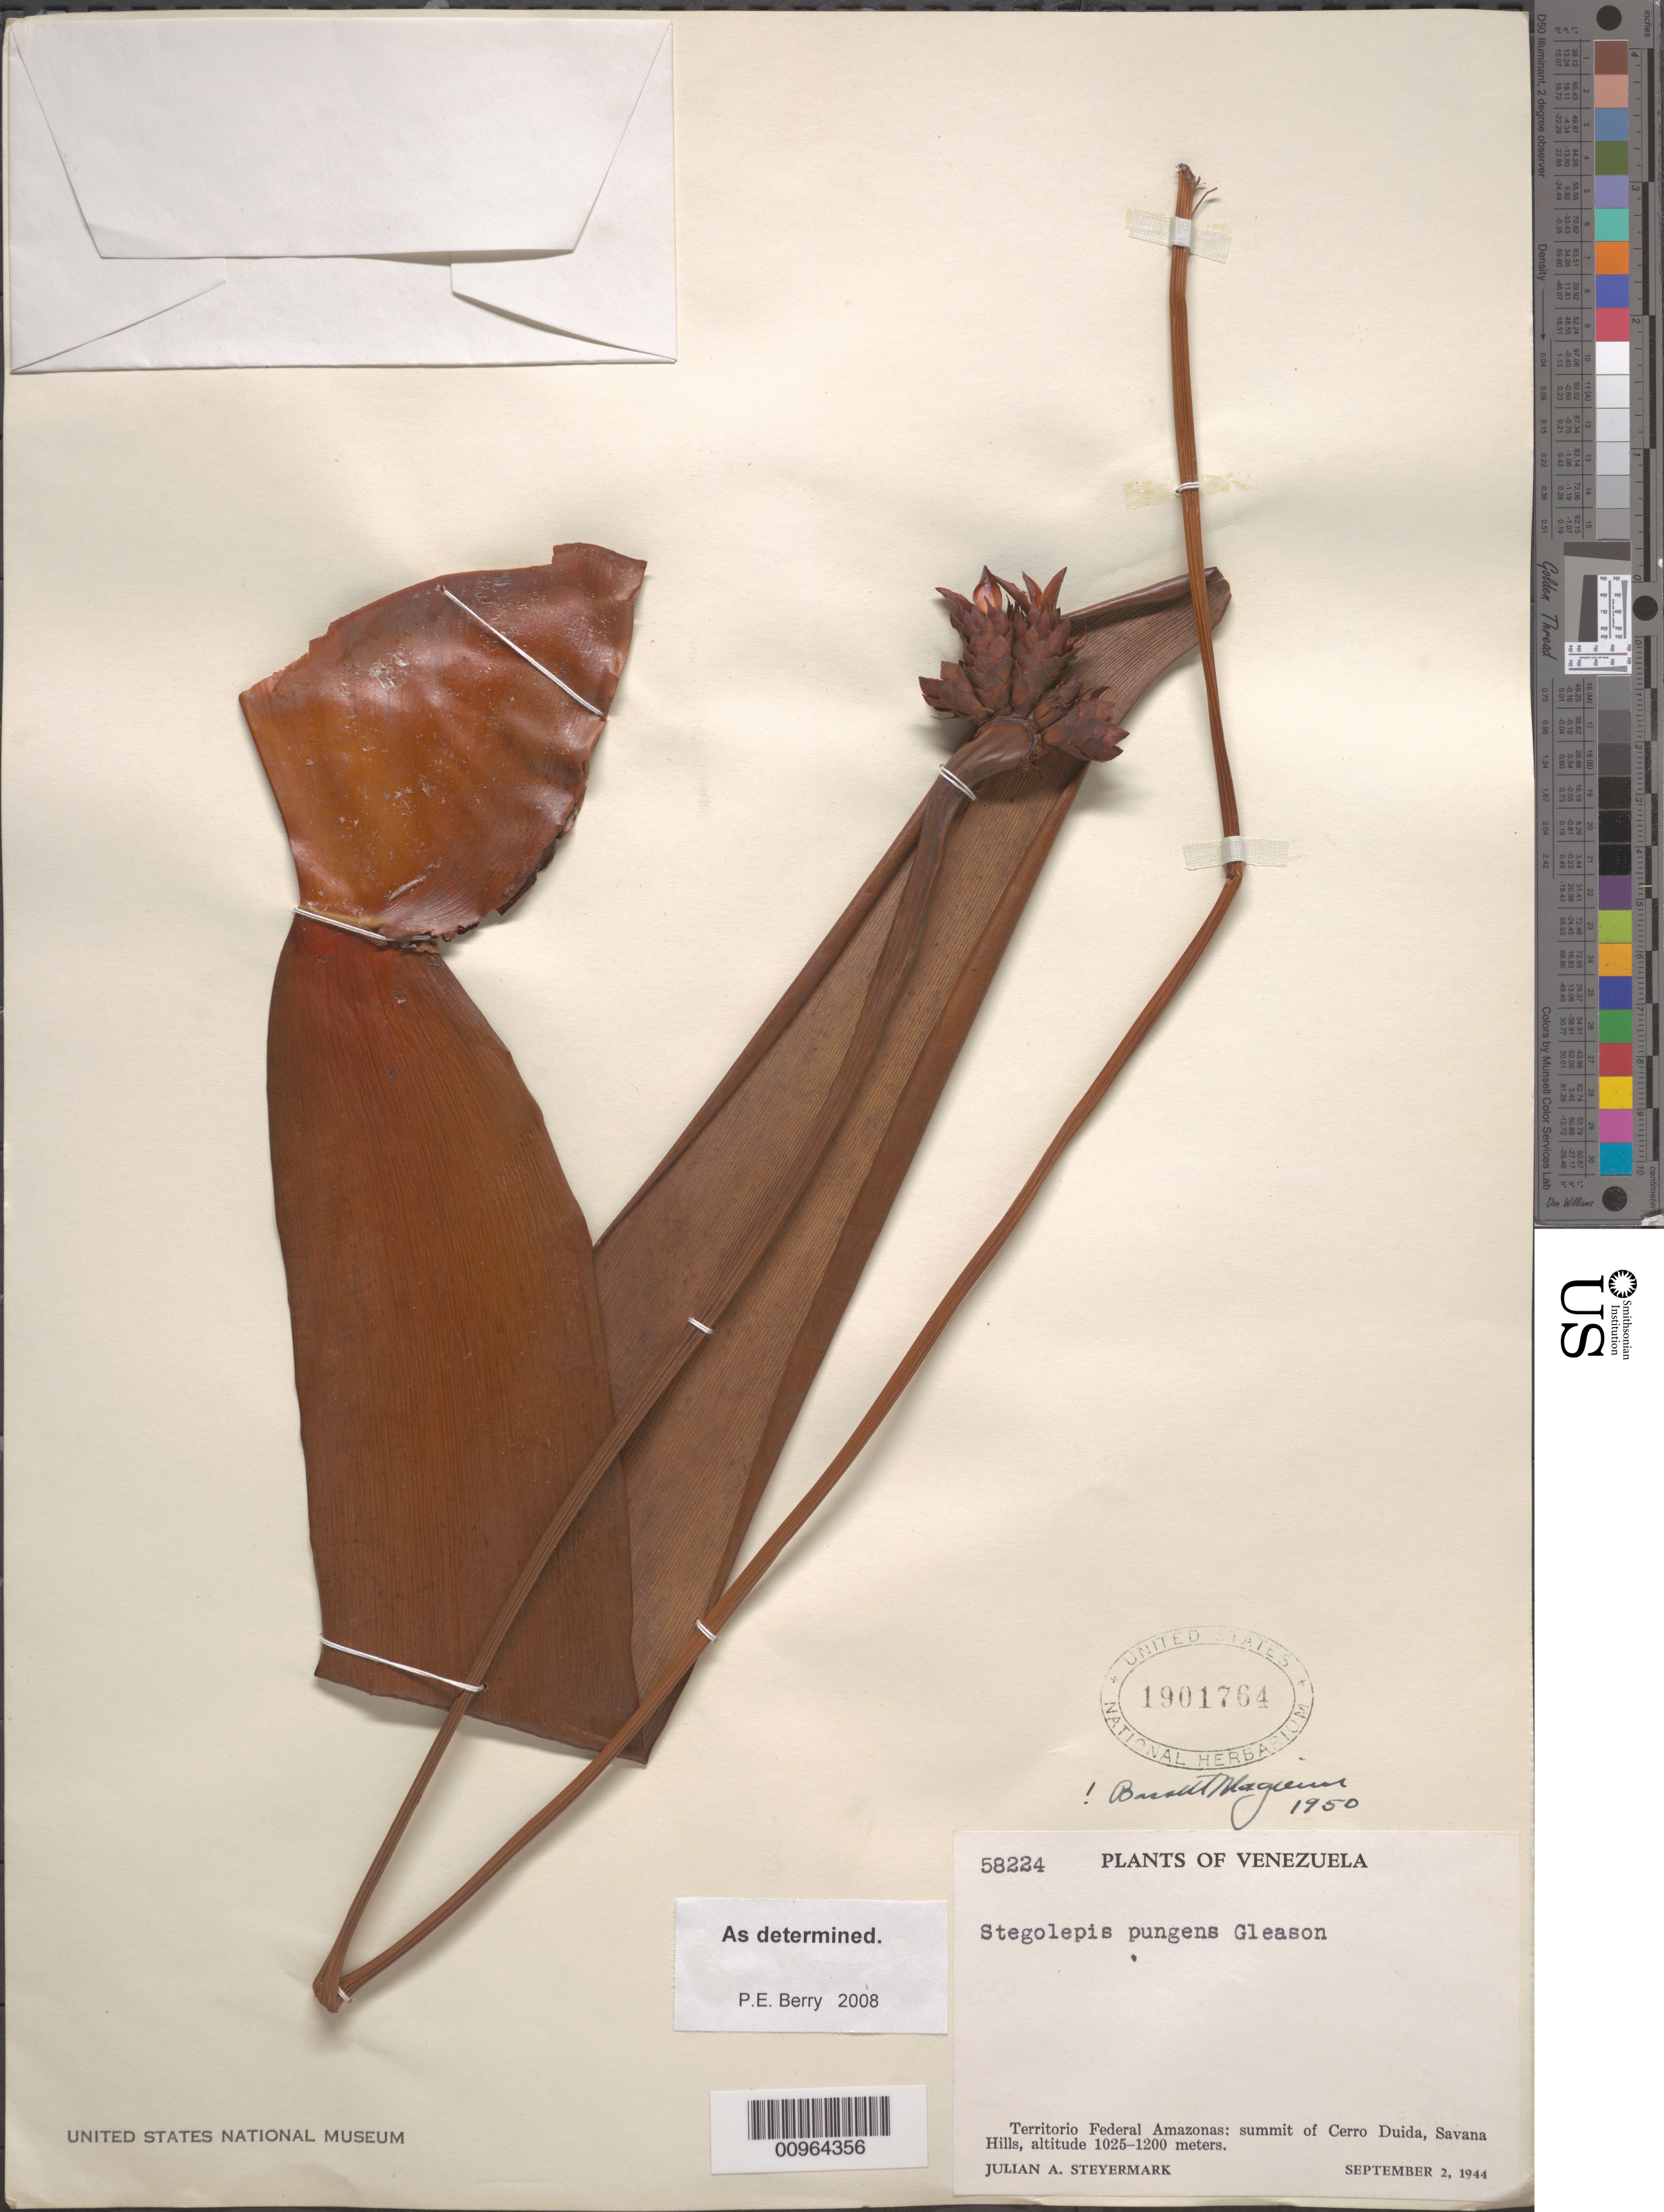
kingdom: Plantae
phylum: Tracheophyta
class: Liliopsida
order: Poales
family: Rapateaceae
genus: Stegolepis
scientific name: Stegolepis pungens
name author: Gleason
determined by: Berry, P. E., (WIS), University of Wisconsin - Madison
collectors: J. Steyermark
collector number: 58224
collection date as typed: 2-Sep-44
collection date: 1944-09-02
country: Venezuela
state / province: Amazonas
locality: Cerro Duida, summit, Caño Negro, Savanna Hills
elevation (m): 1025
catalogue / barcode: US 1901764